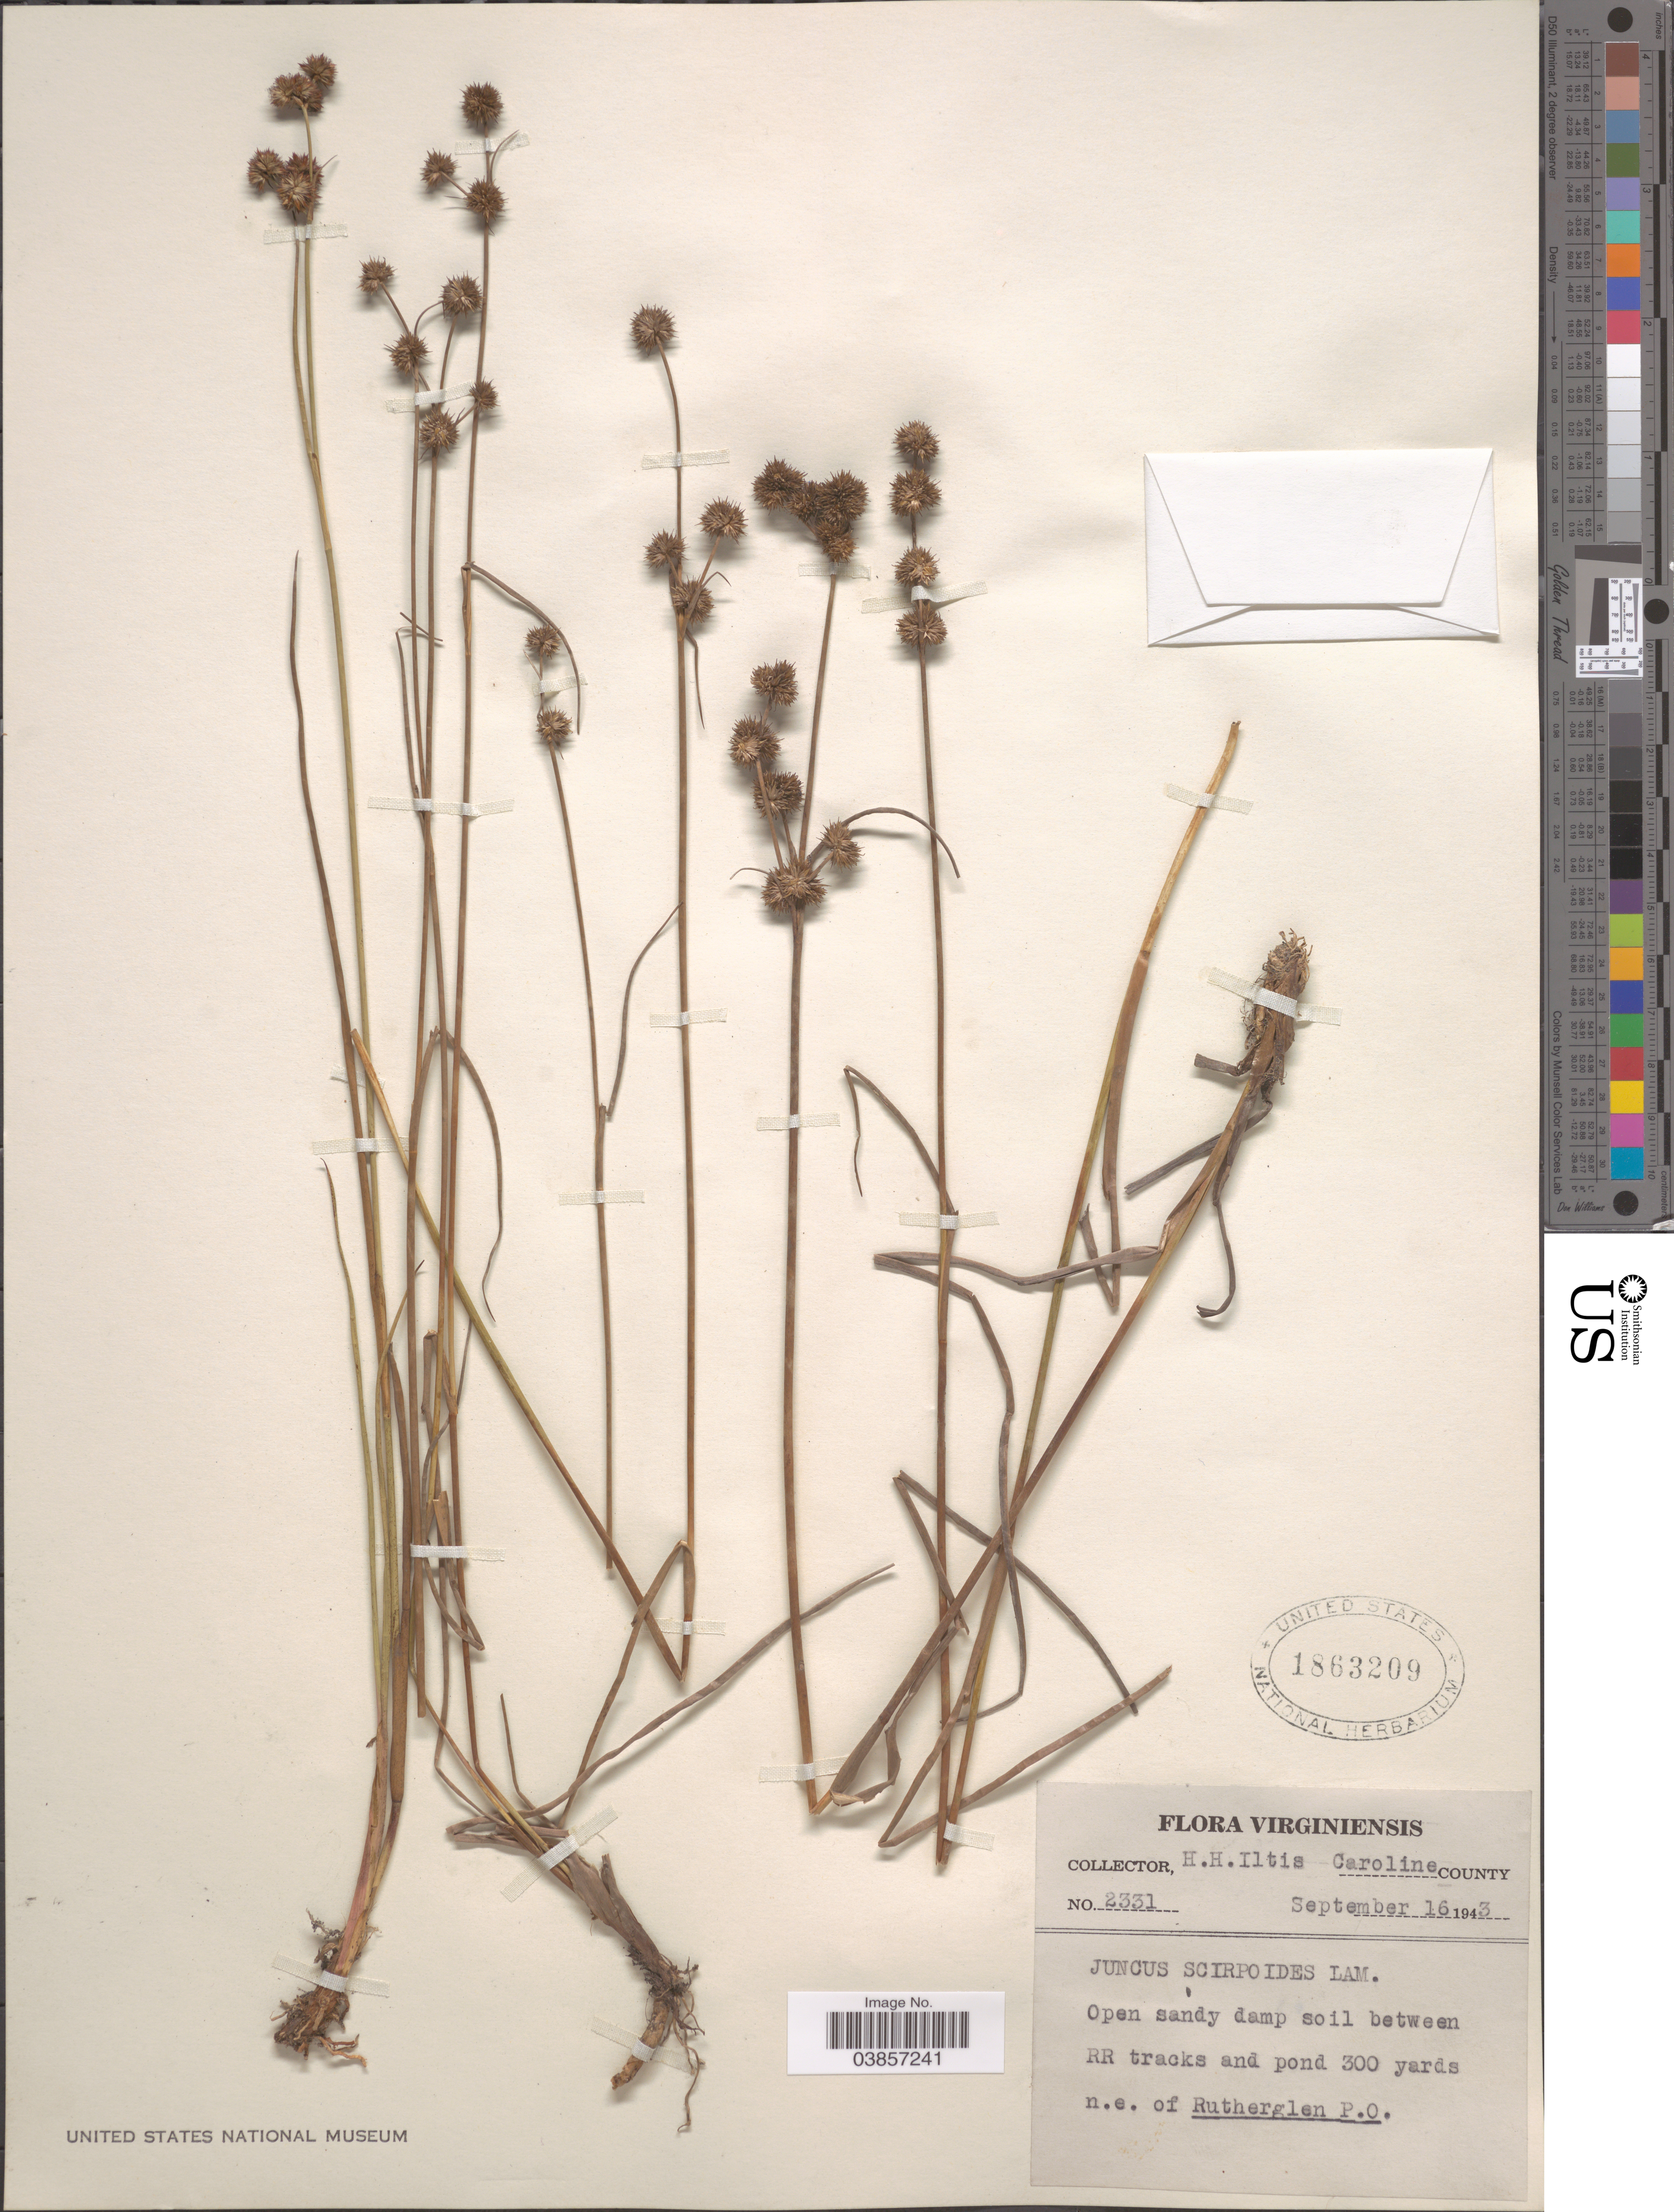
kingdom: Plantae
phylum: Tracheophyta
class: Liliopsida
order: Poales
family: Juncaceae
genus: Juncus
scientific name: Juncus scirpoides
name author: Lam.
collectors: H. H. Iltis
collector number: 2331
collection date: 1943-09-16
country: United States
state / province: Virginia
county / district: Caroline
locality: Virginiensis. Caroline County. Between RR tracks and pond 300 yards n.e. of Rutherglen P. O.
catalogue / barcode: US 1863209